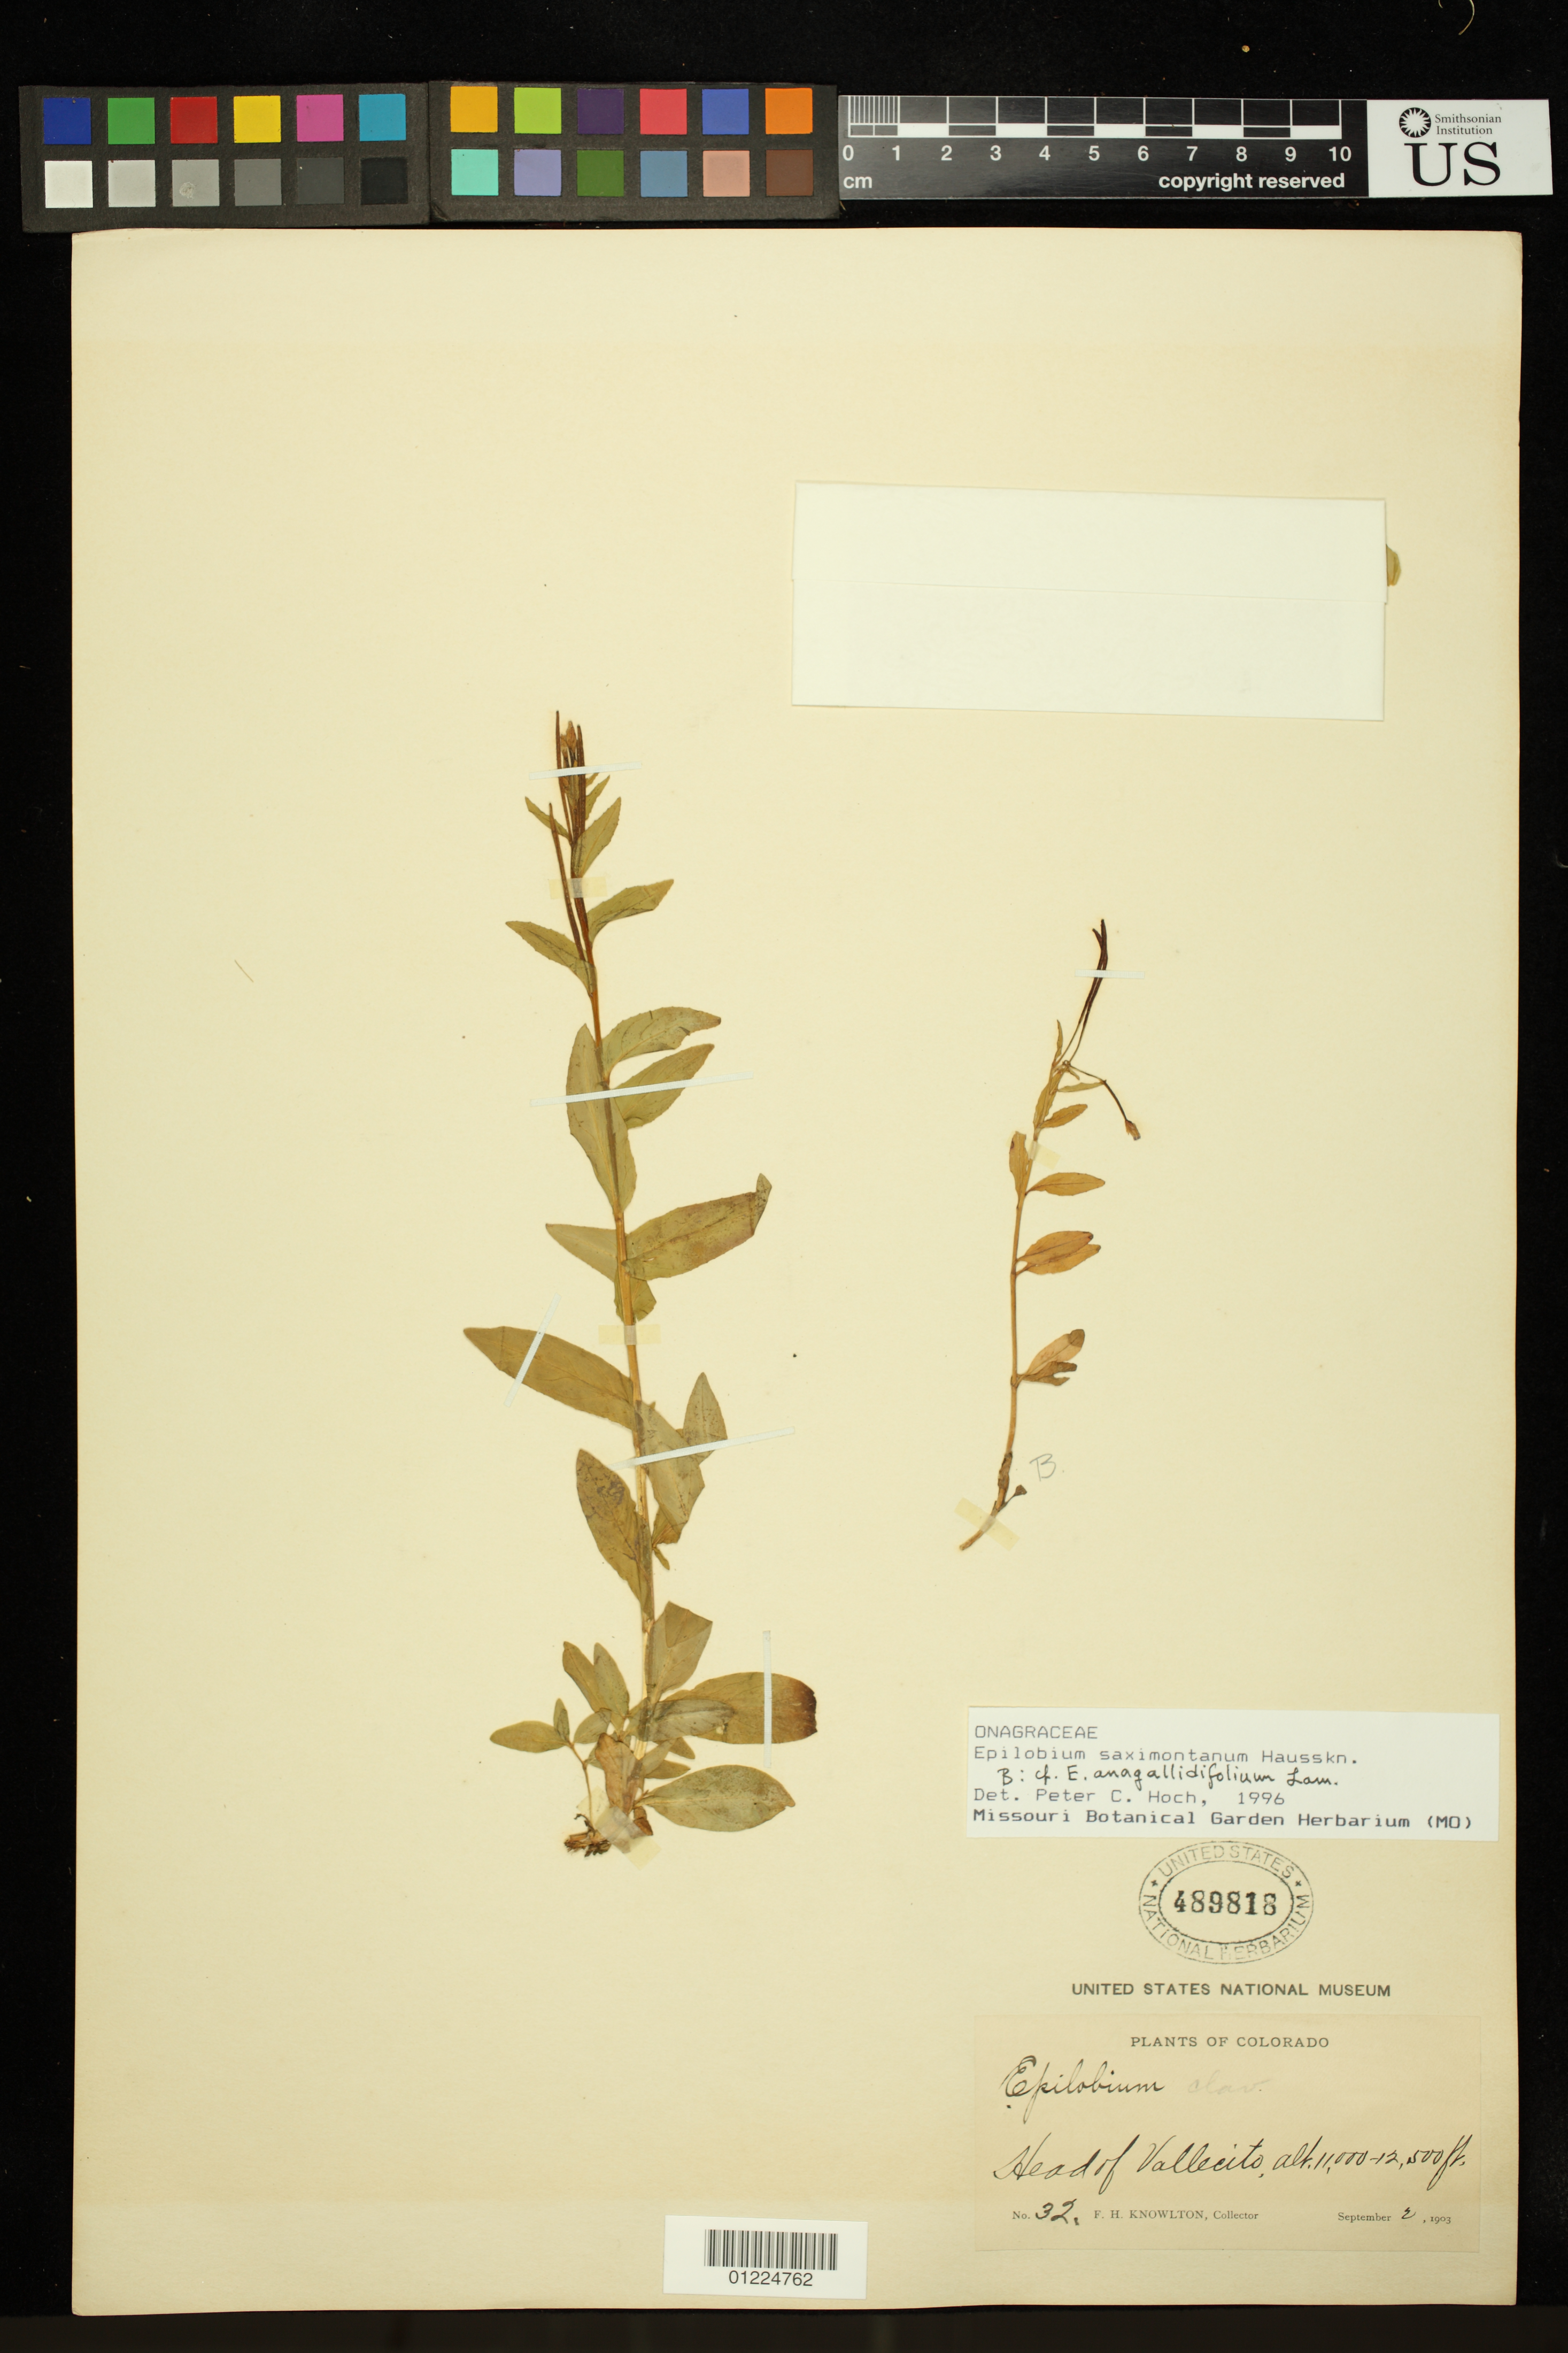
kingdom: Plantae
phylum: Tracheophyta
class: Magnoliopsida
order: Myrtales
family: Onagraceae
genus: Epilobium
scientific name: Epilobium saximontanum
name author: Hausskn.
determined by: Hoch, P. C.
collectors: F. H. Knowlton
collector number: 32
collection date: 1903-09-02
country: United States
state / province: Colorado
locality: Head of Vallecito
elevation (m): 3353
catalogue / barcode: US 489818